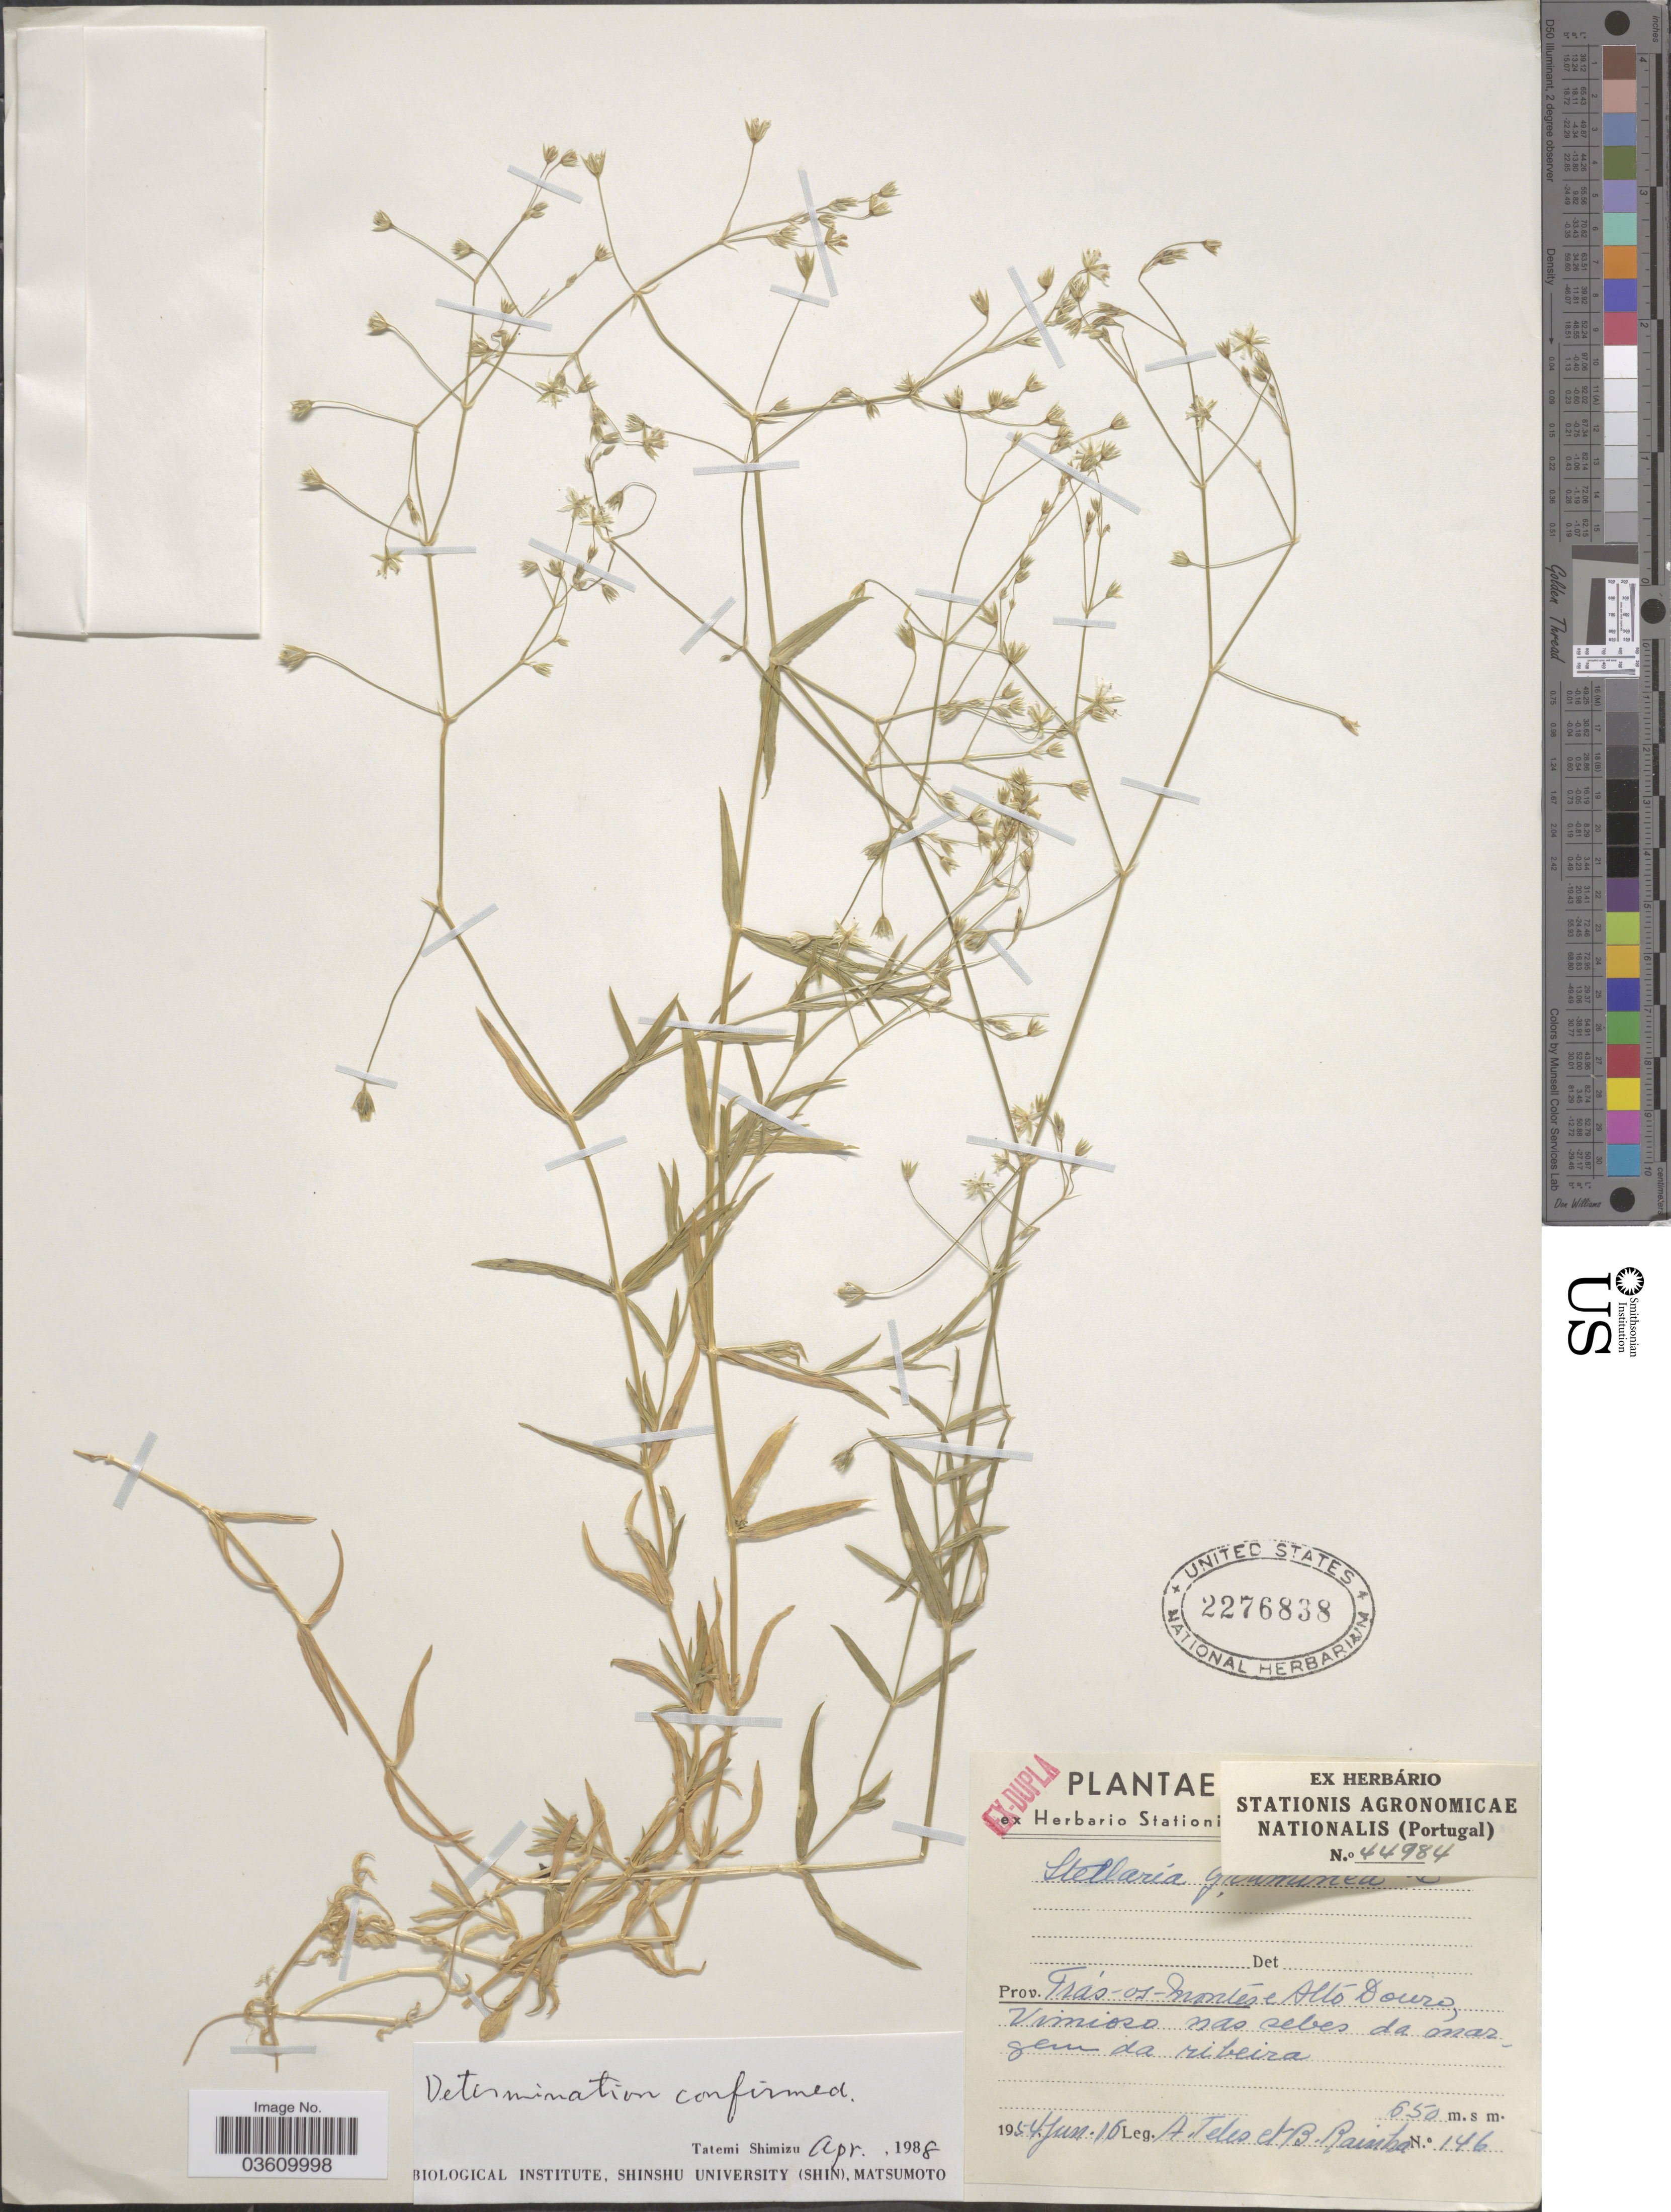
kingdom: Plantae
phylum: Tracheophyta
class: Magnoliopsida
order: Caryophyllales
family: Caryophyllaceae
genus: Stellaria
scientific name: Stellaria graminea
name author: L.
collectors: A. Teles & B. Rainha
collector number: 146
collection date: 1954-06-16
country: Portugal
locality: Prov. Tràs-os-montes e Alto Douro, Vimioso nas sebes da onar, gem da ribeira.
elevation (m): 650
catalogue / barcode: US 2276838